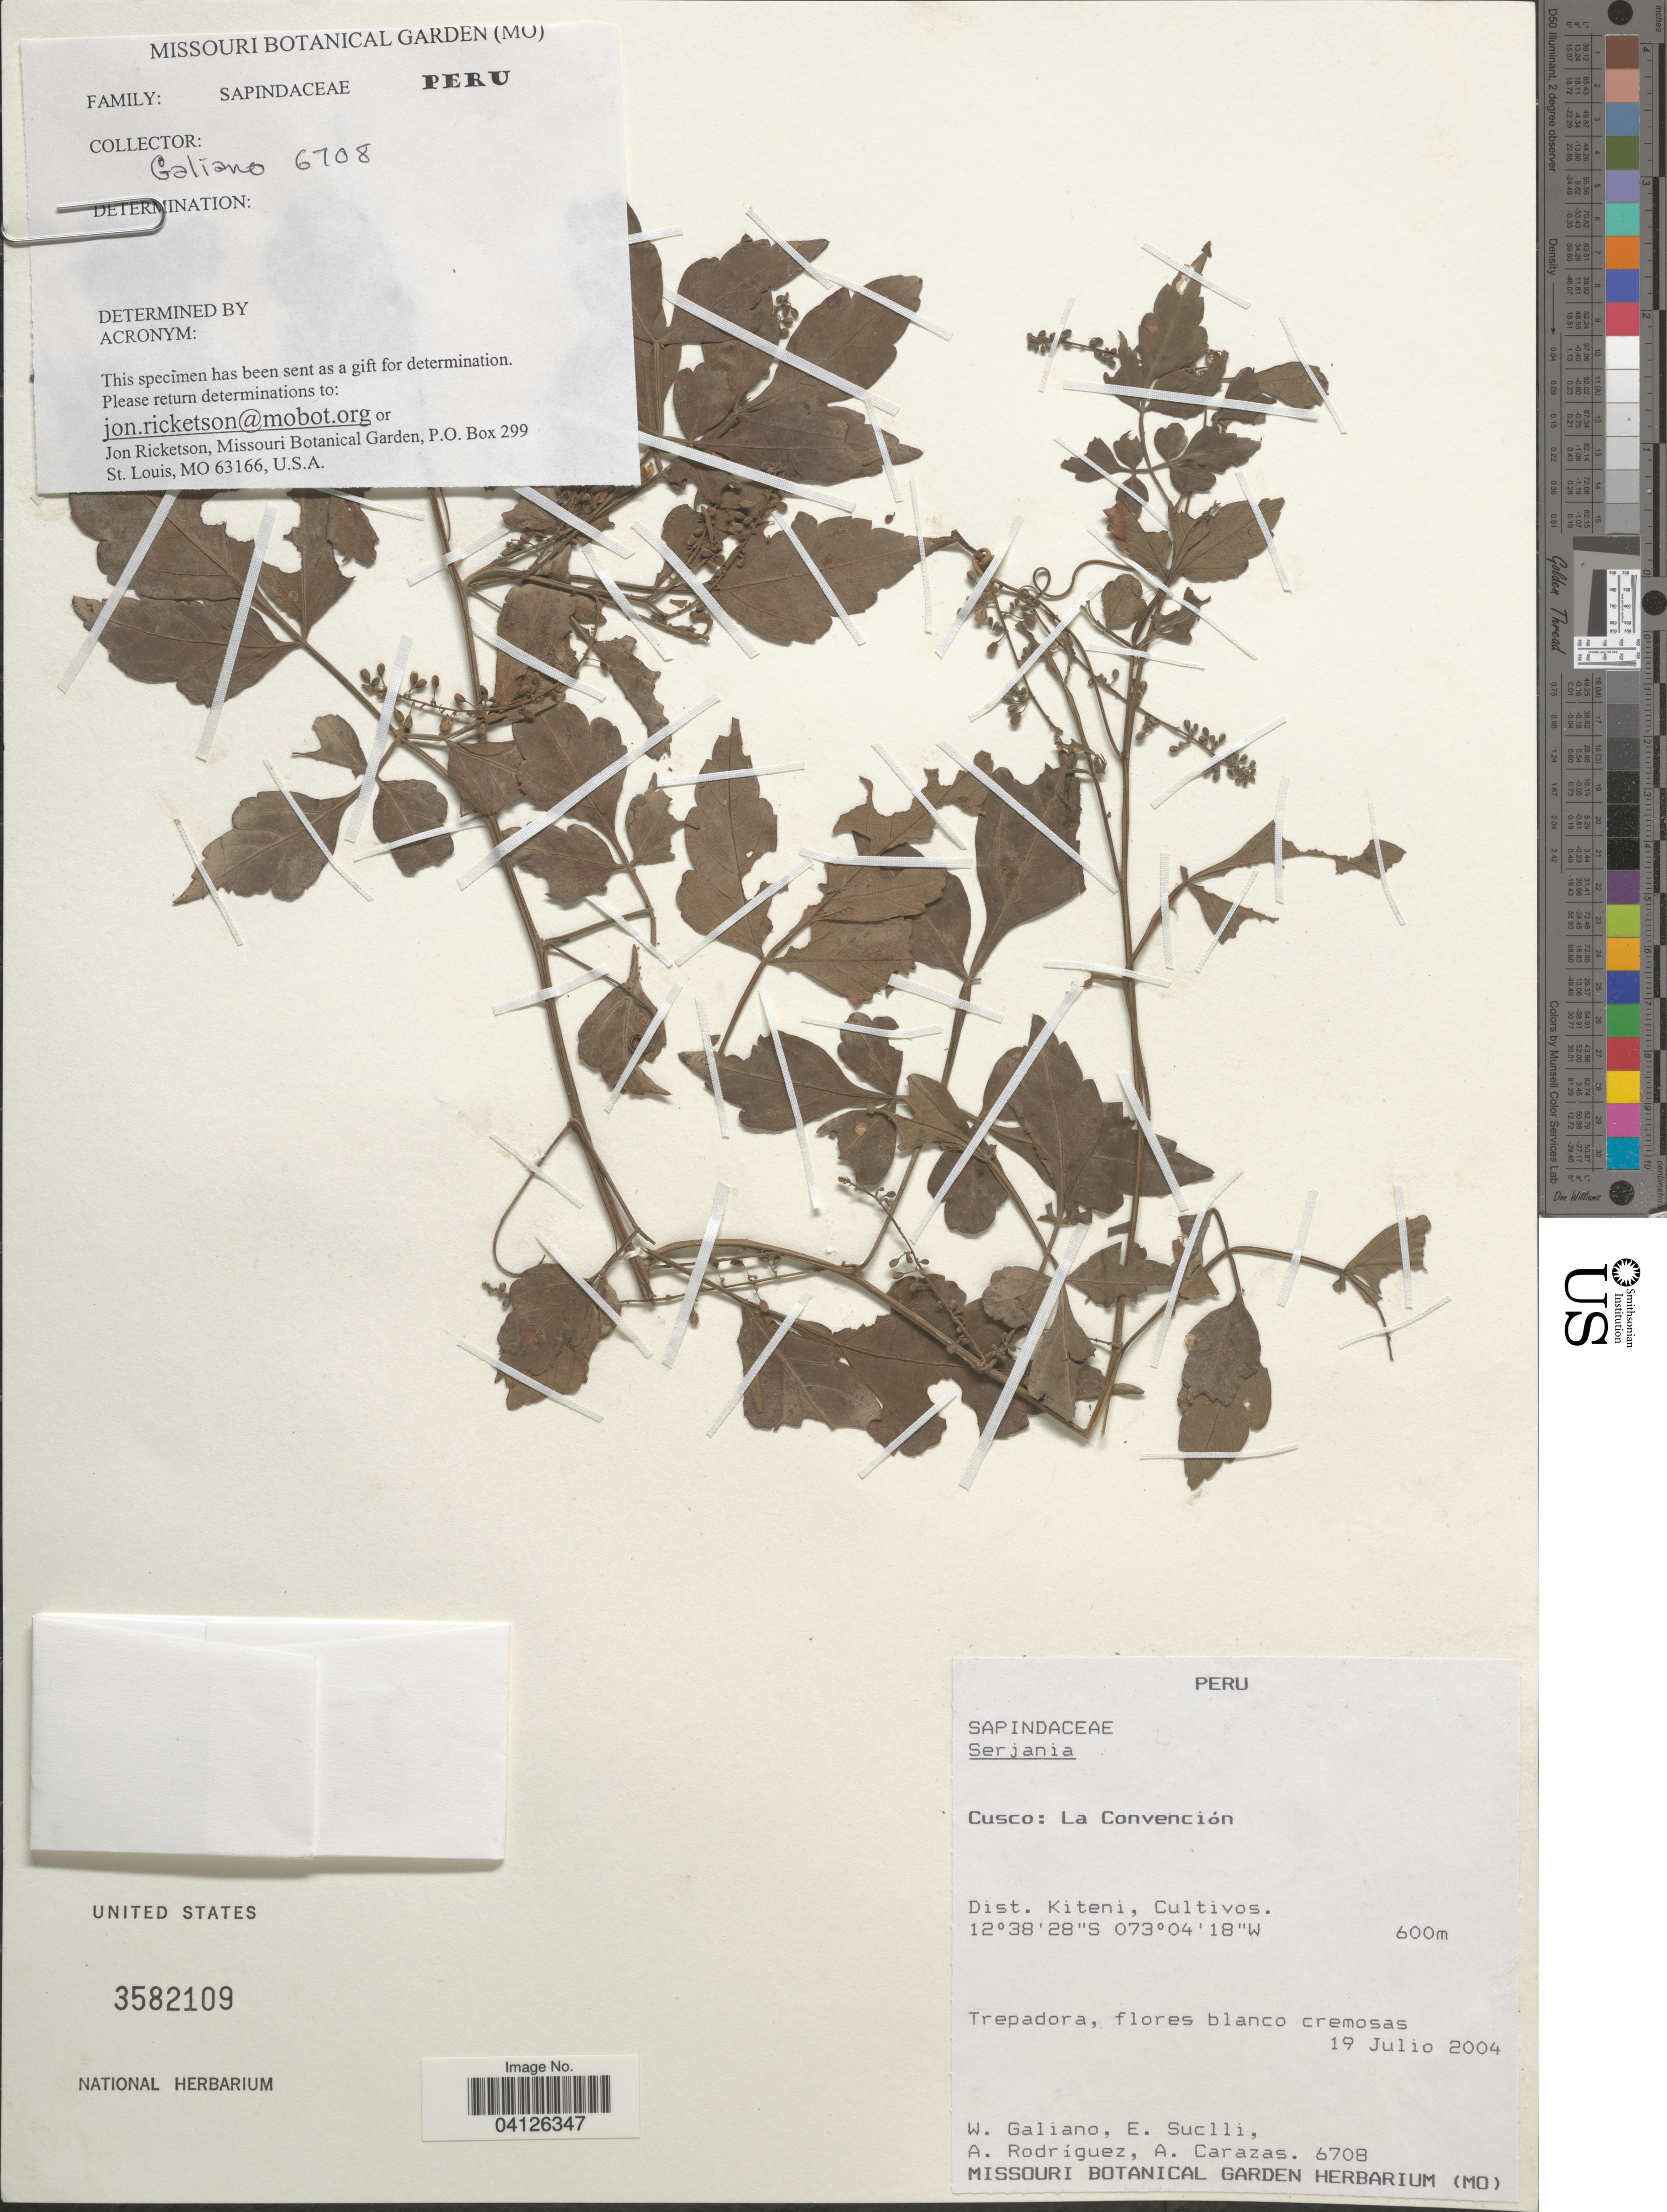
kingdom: Plantae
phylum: Tracheophyta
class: Magnoliopsida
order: Sapindales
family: Sapindaceae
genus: Serjania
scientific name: Serjania sp.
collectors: W. Galiano, E. Suclli, A. Rodríguez & A. Carazas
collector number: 6708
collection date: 2004-07-19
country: Peru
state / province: Cusco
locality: La Convención. Dist. Kiteni.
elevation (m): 600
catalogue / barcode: US 3582109